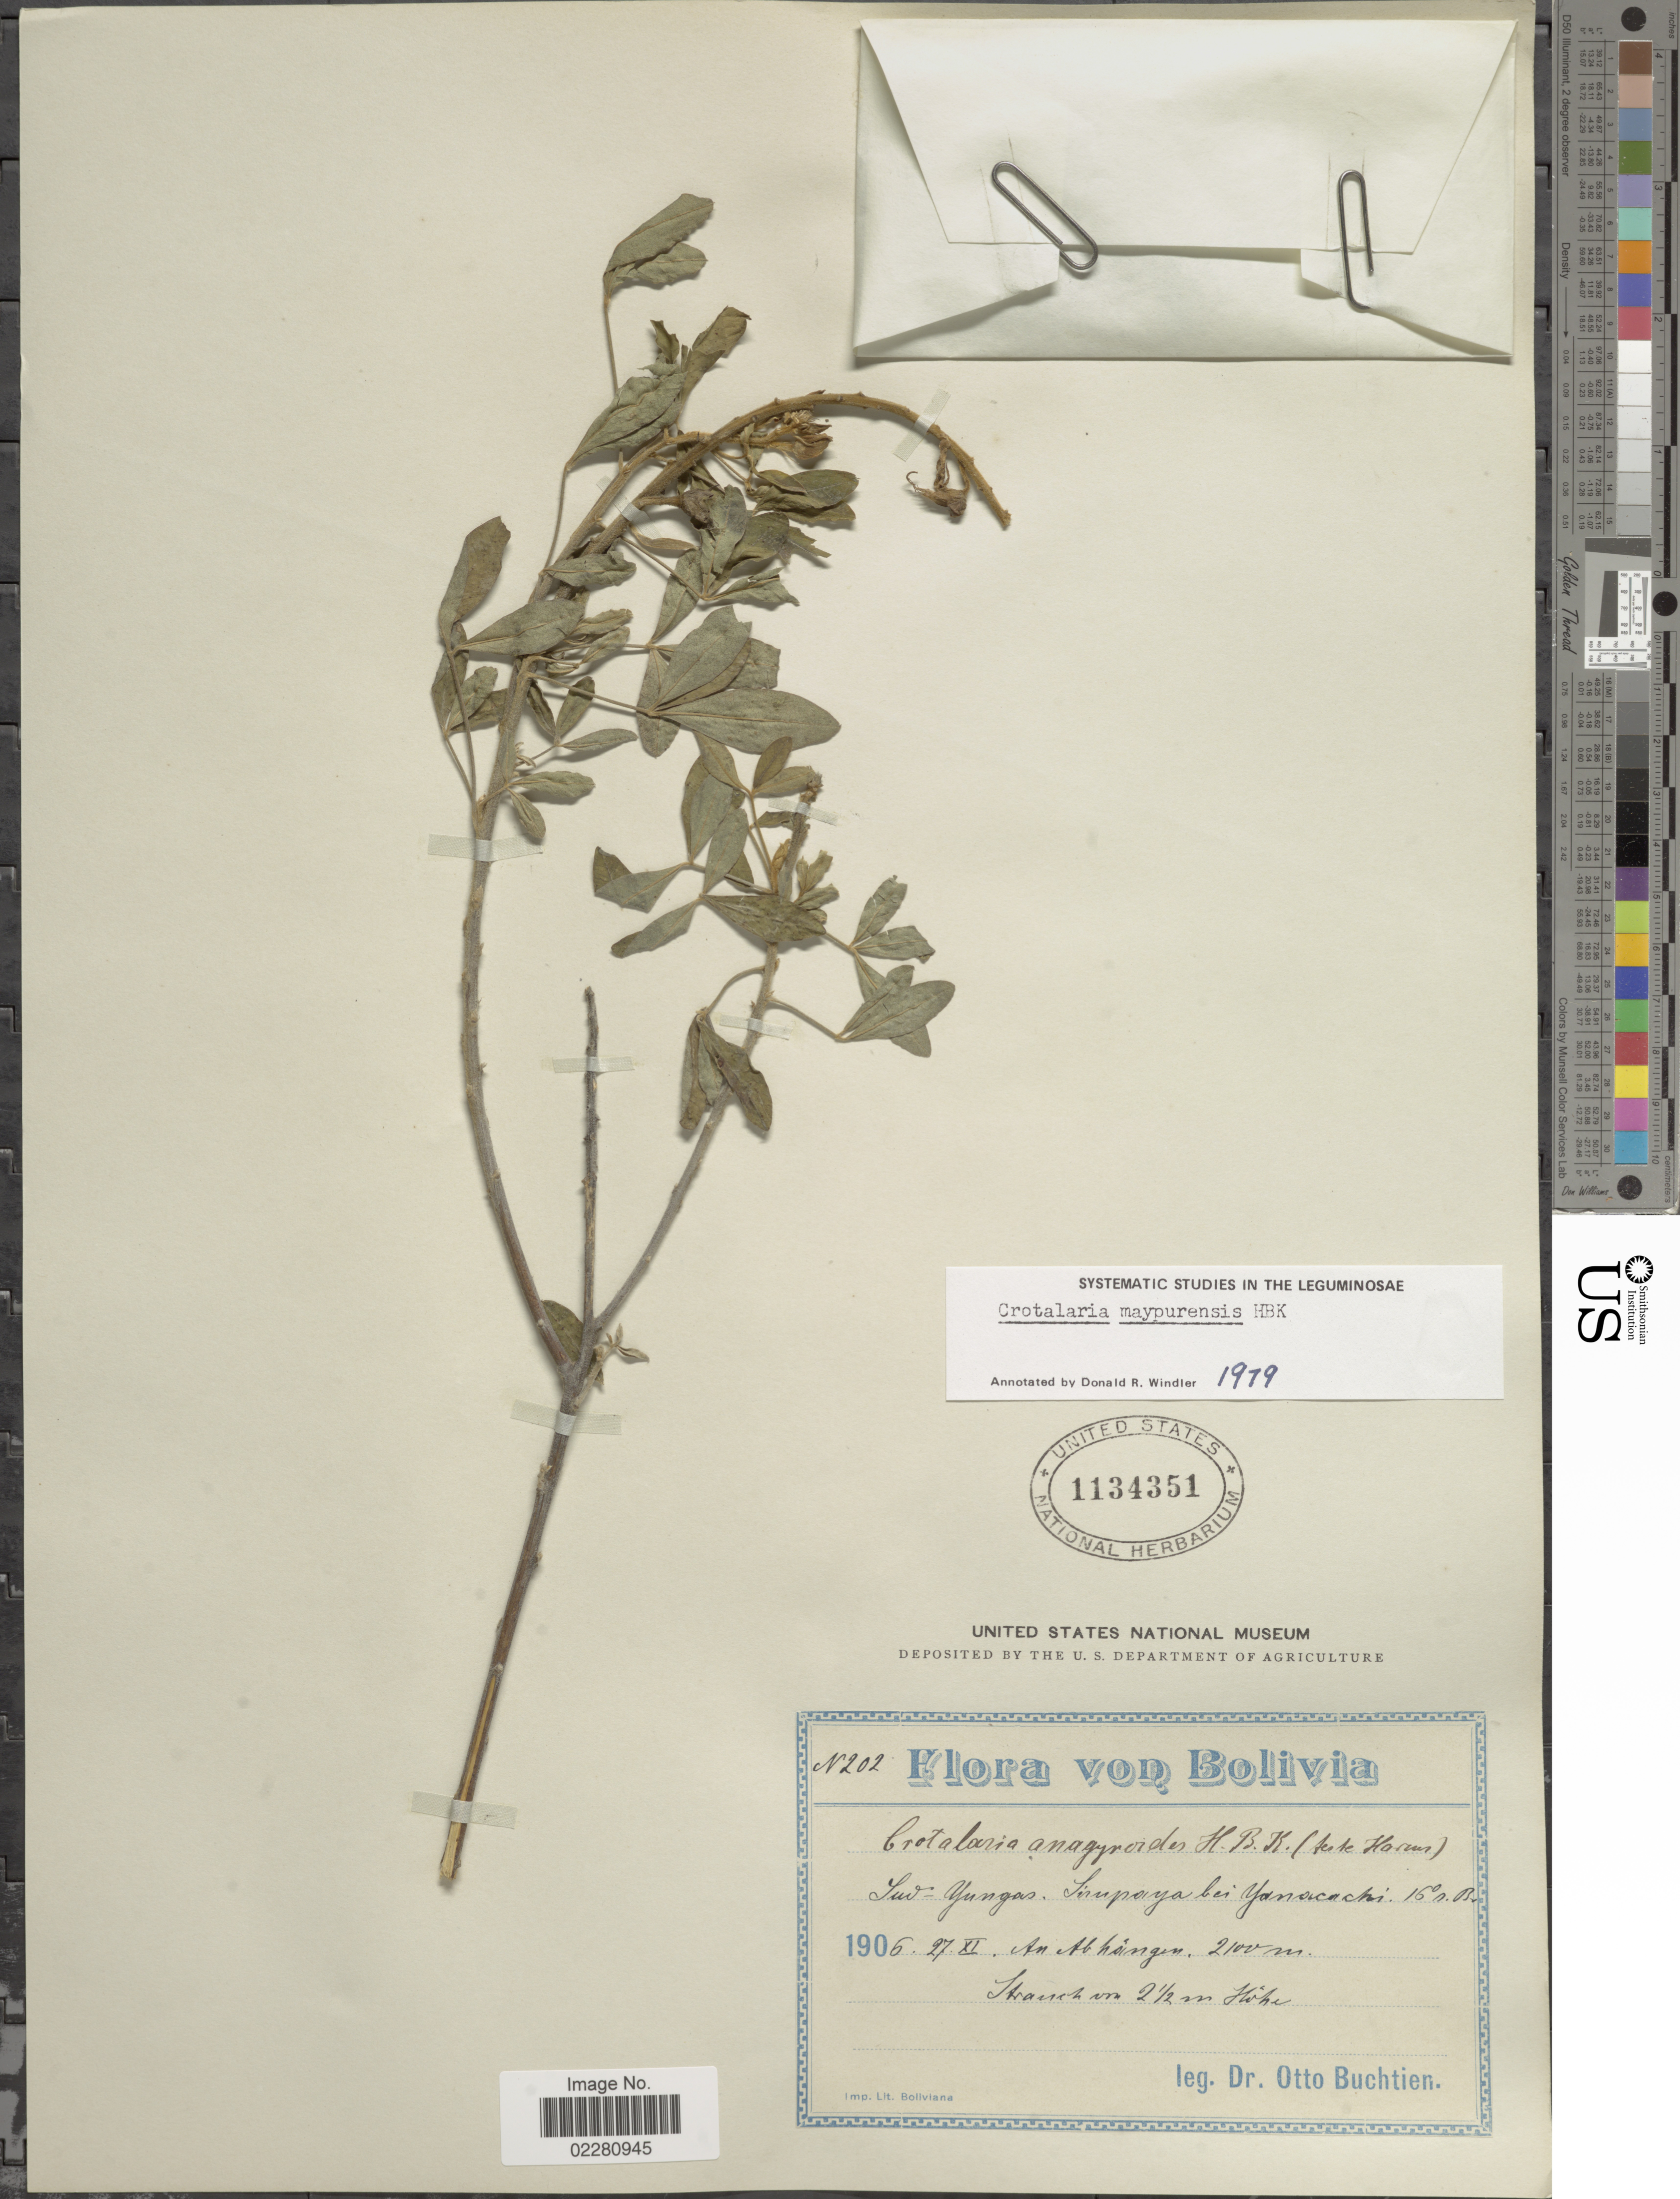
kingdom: Plantae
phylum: Tracheophyta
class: Magnoliopsida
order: Fabales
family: Fabaceae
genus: Crotalaria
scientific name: Crotalaria maypurensis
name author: Kunth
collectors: O. Buchtien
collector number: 202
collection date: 1906-11-27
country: Bolivia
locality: Sud-Yungas, Sirapaya bei Yanacachi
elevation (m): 2100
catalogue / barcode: US 1134351